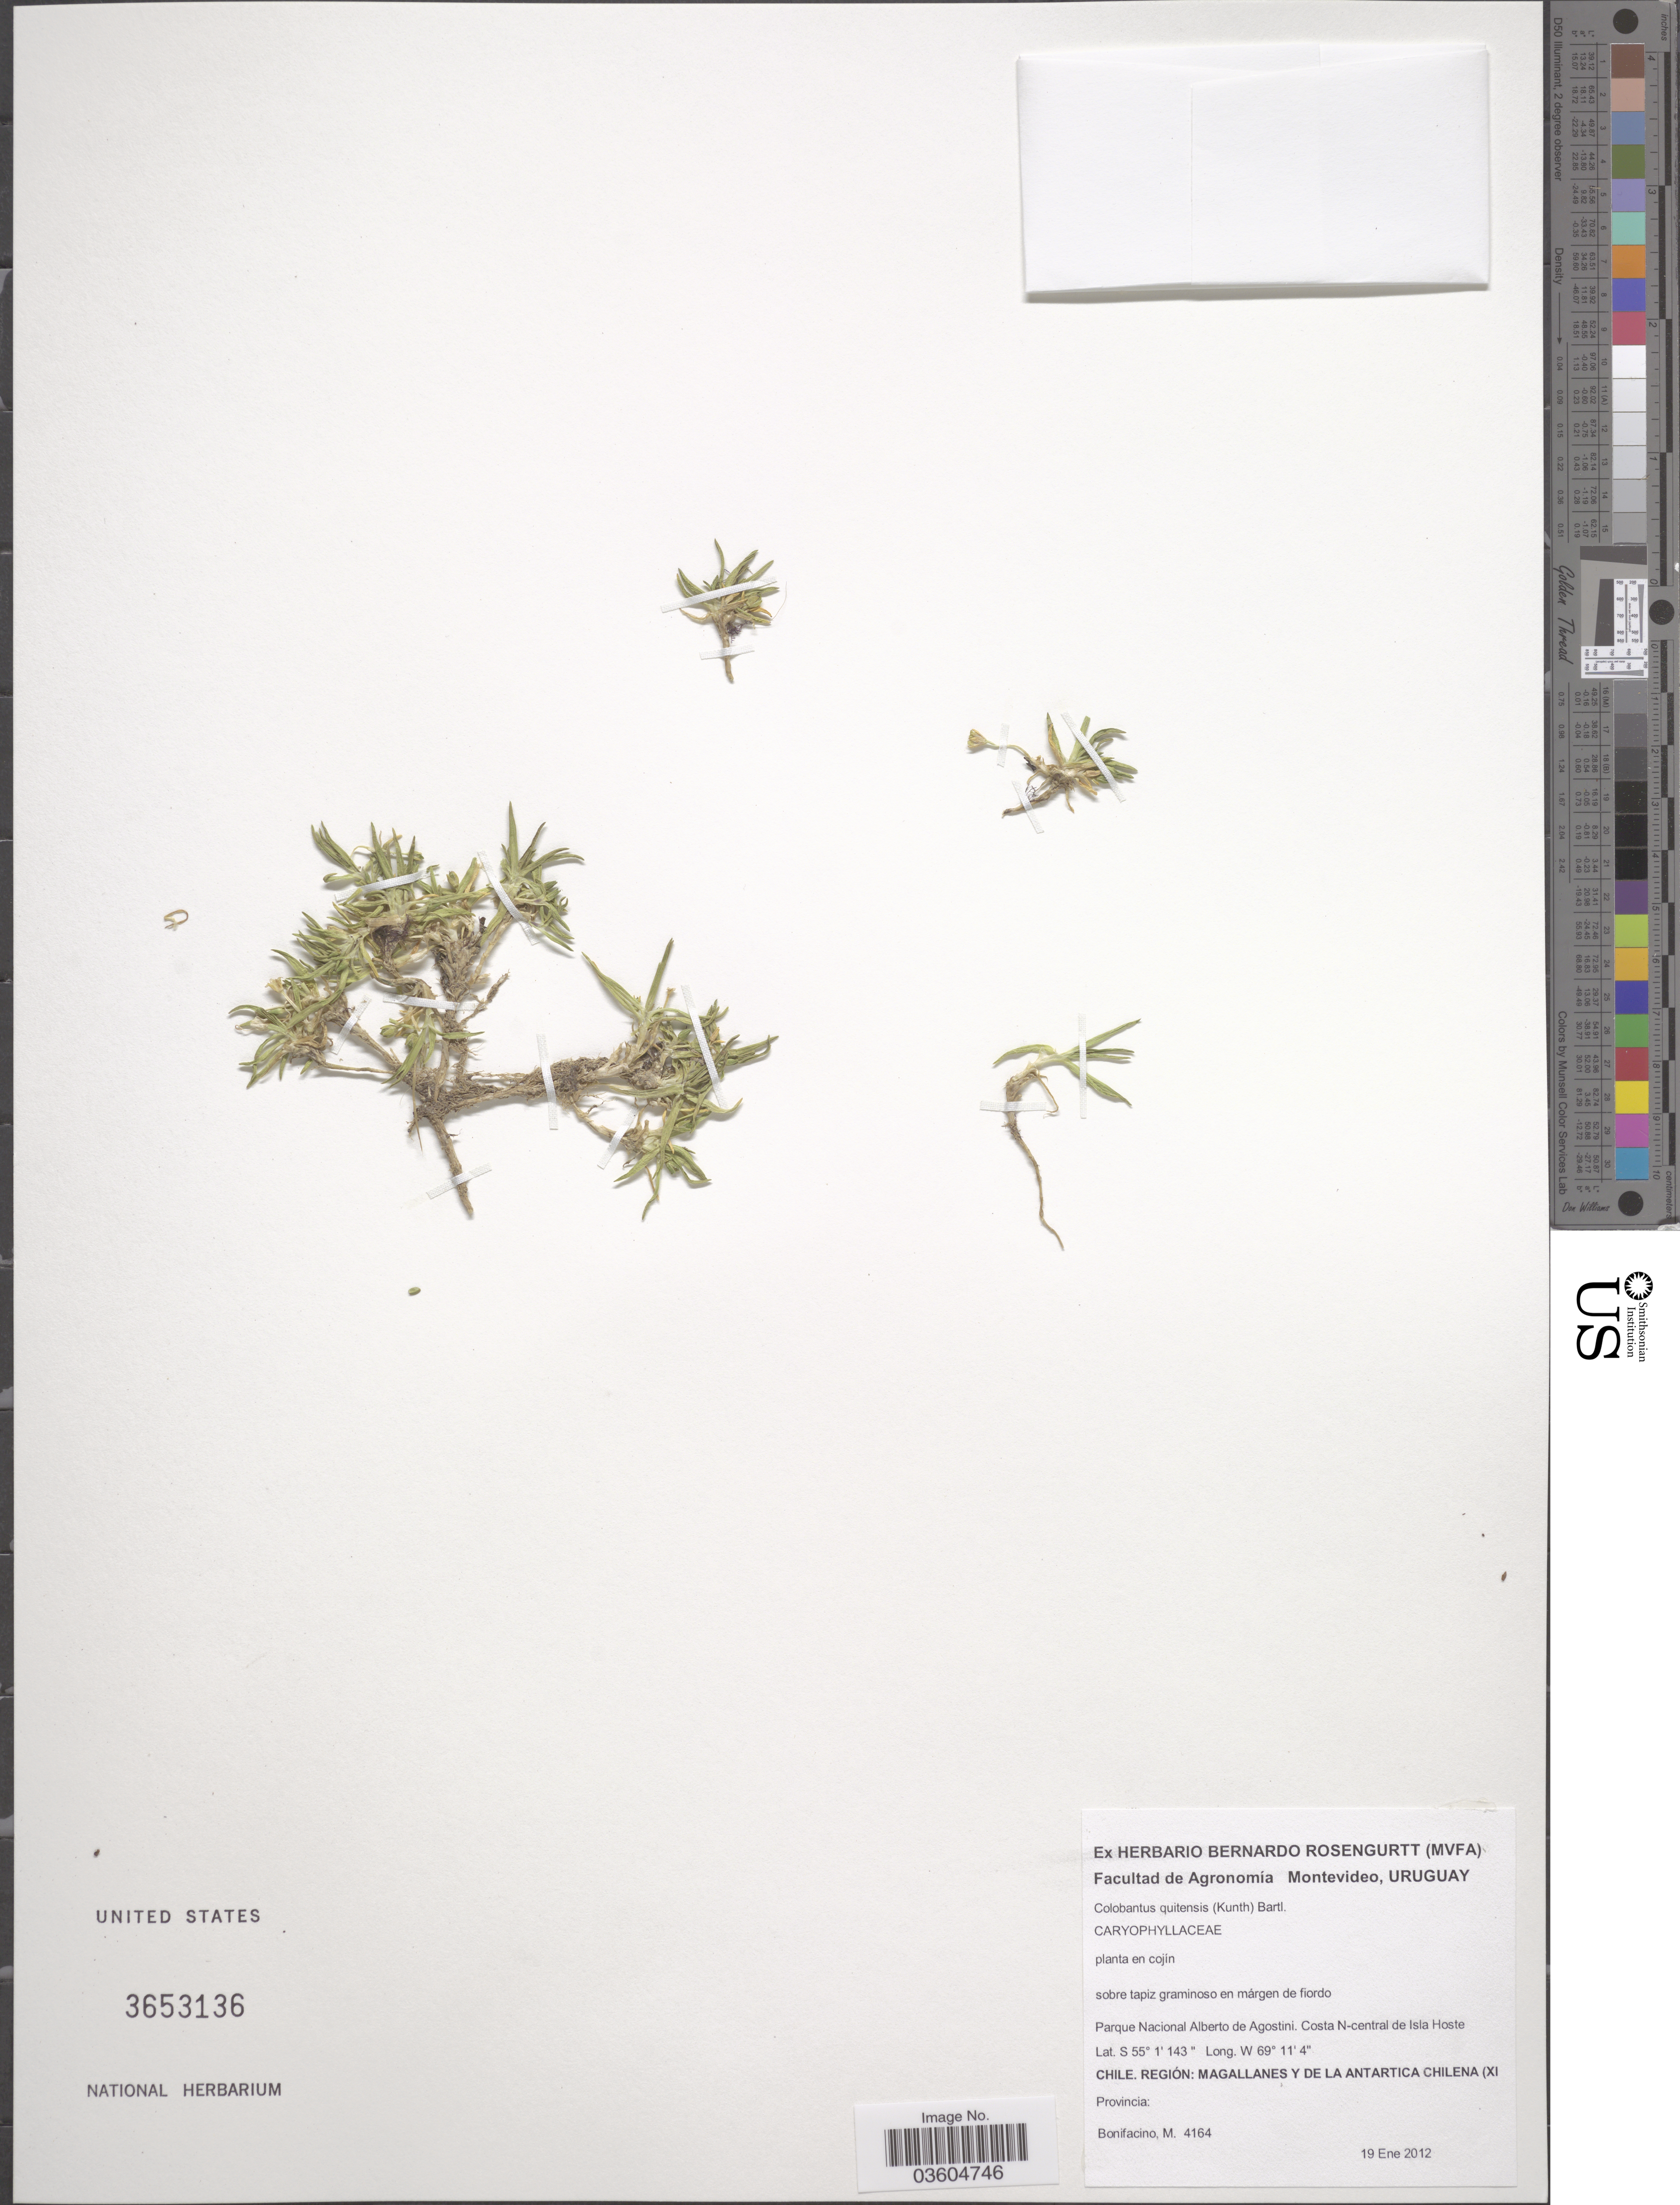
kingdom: Plantae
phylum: Tracheophyta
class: Magnoliopsida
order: Caryophyllales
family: Caryophyllaceae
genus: Colobanthus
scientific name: Colobanthus quitensis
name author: (Kunth) Bartl.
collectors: M. Bonifacino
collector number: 4164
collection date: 2012-01-19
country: Chile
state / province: Magallanes y de la Antártica Chilena (XII)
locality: Parque Nacional Alberto de Agostini. Costa N-central de Isla Hoste. Región: Magallanes y de La Antartica Chilena (XI.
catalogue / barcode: US 3653136